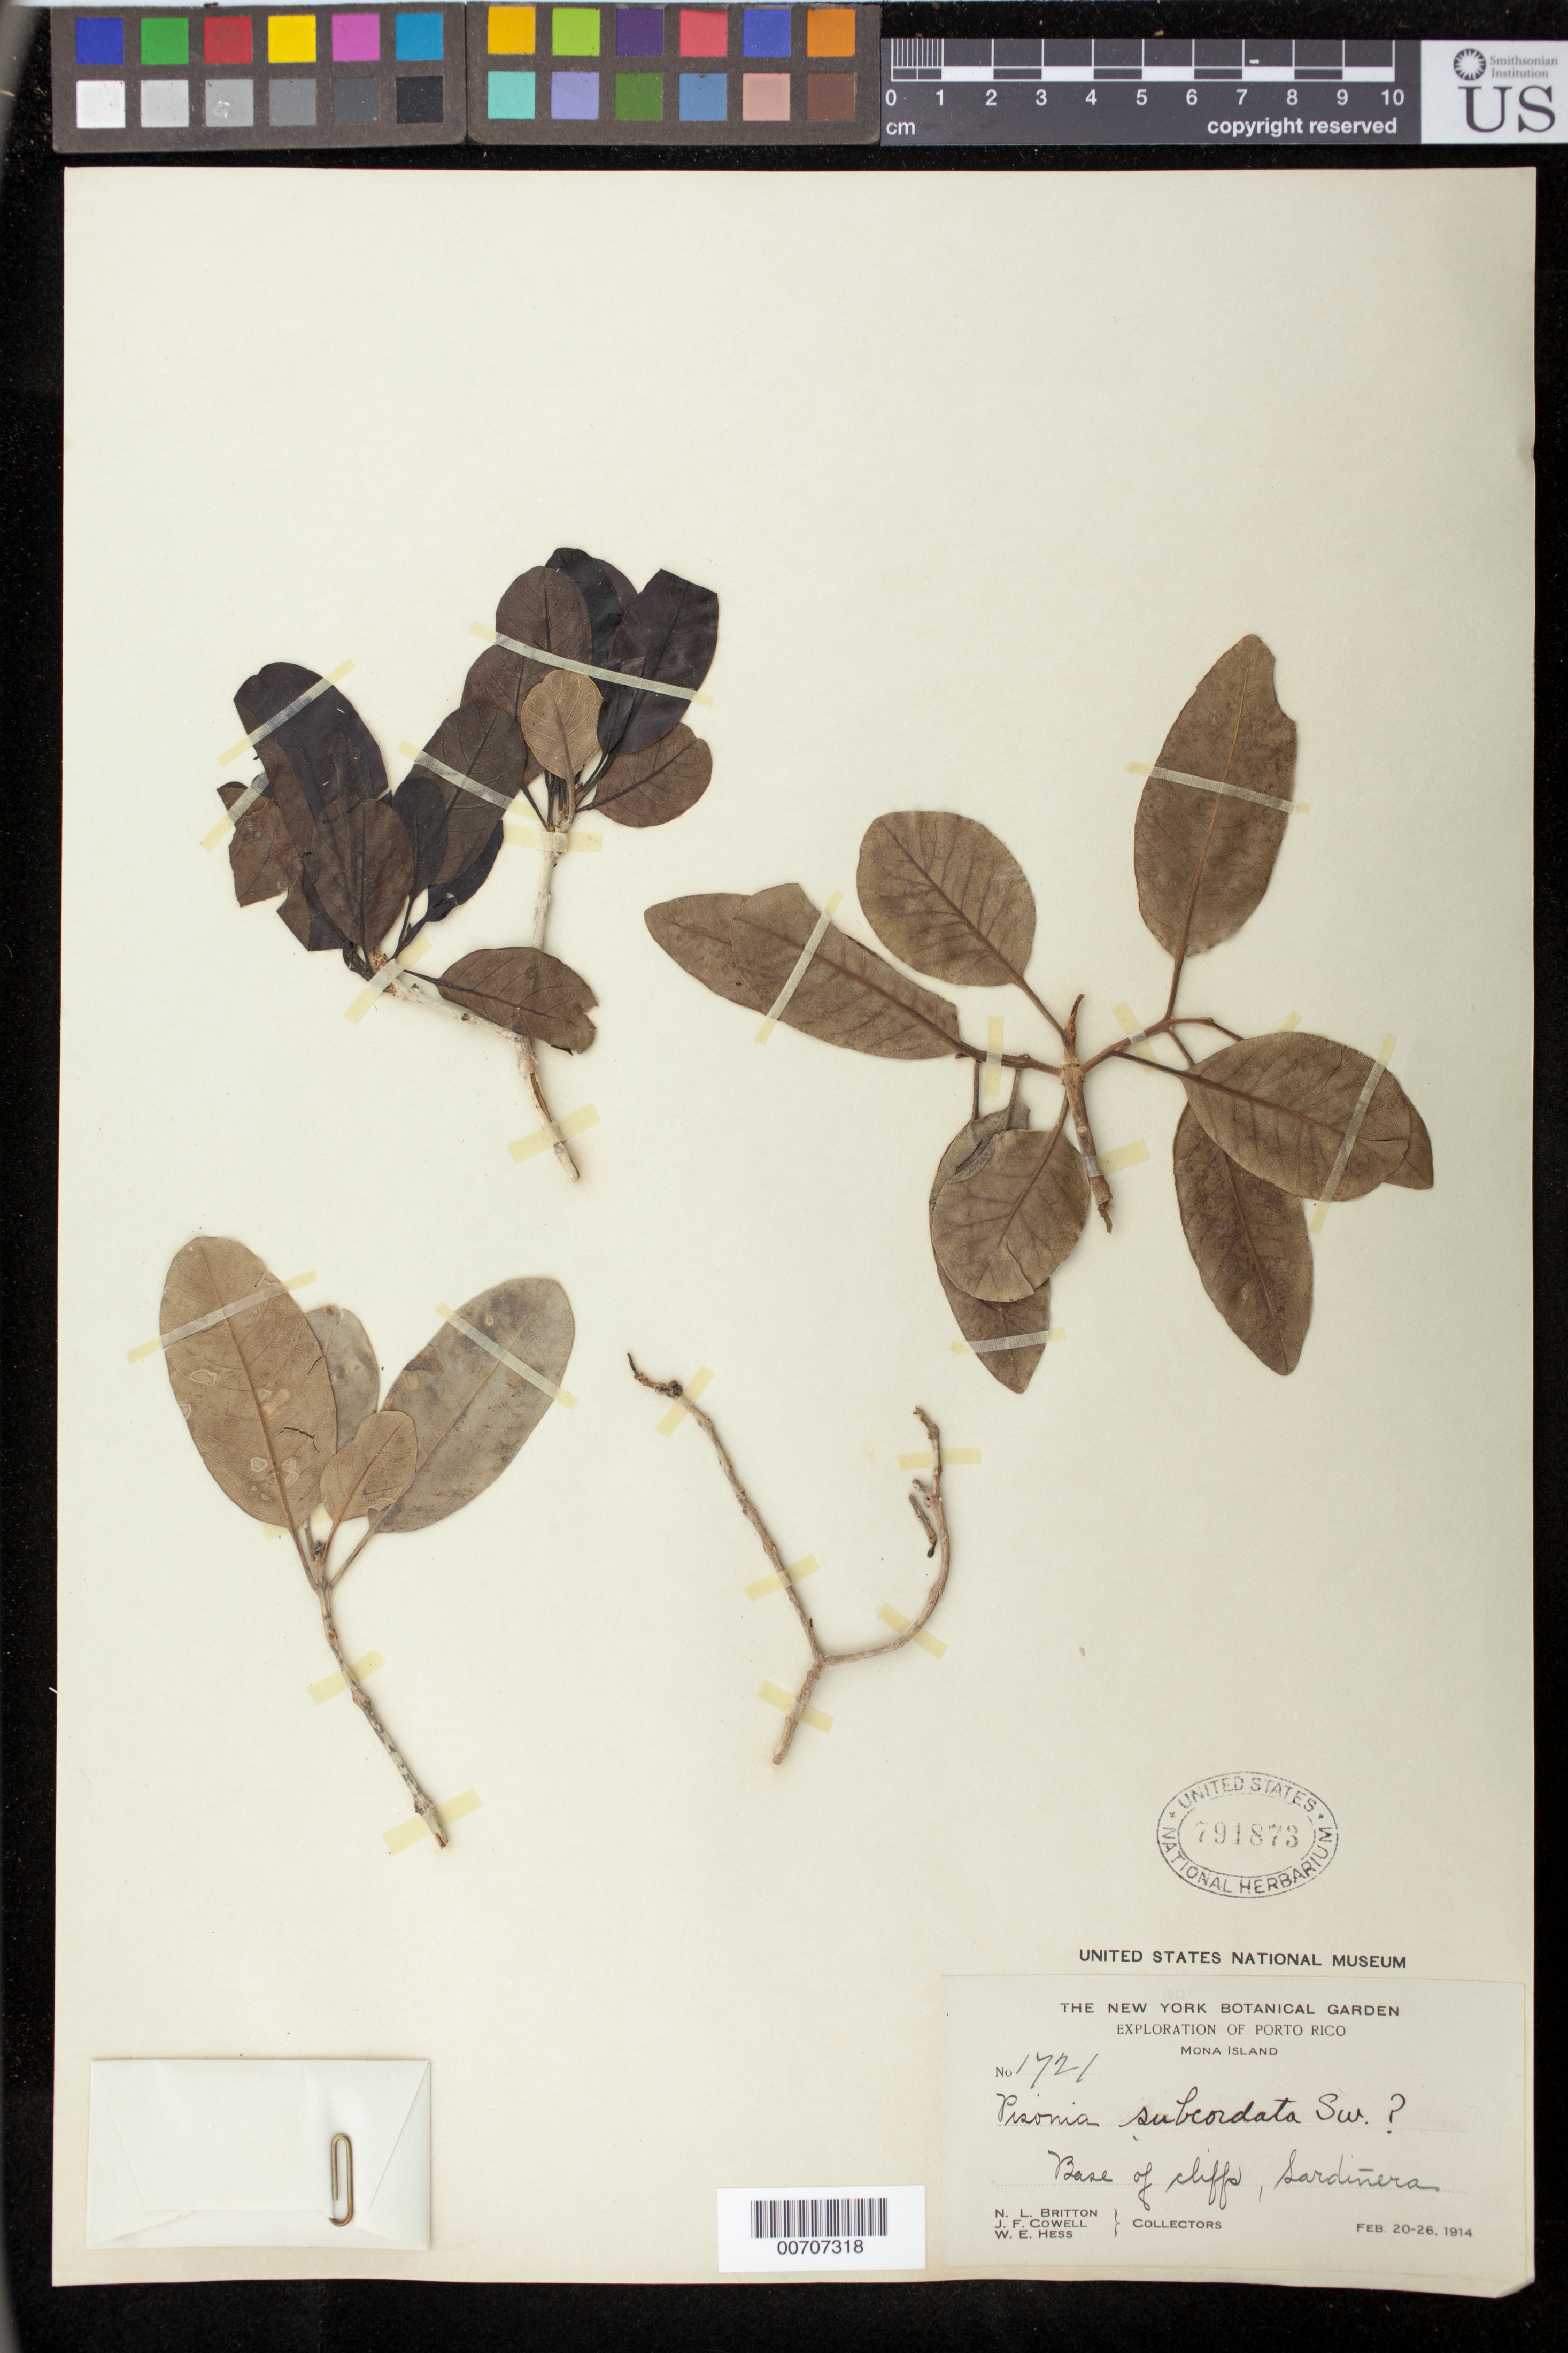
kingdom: Plantae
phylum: Tracheophyta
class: Magnoliopsida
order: Caryophyllales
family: Nyctaginaceae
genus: Pisonia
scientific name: Pisonia subcordata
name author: Sw.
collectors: N. Britton, J. F. Cowell & W. Hess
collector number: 1721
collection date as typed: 20 Feb 1914 to 26 Feb 1914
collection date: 1914-02-20/1914-02-26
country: Puerto Rico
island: Mona Island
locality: Sardinera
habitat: Base of cliffs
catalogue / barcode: US 791873